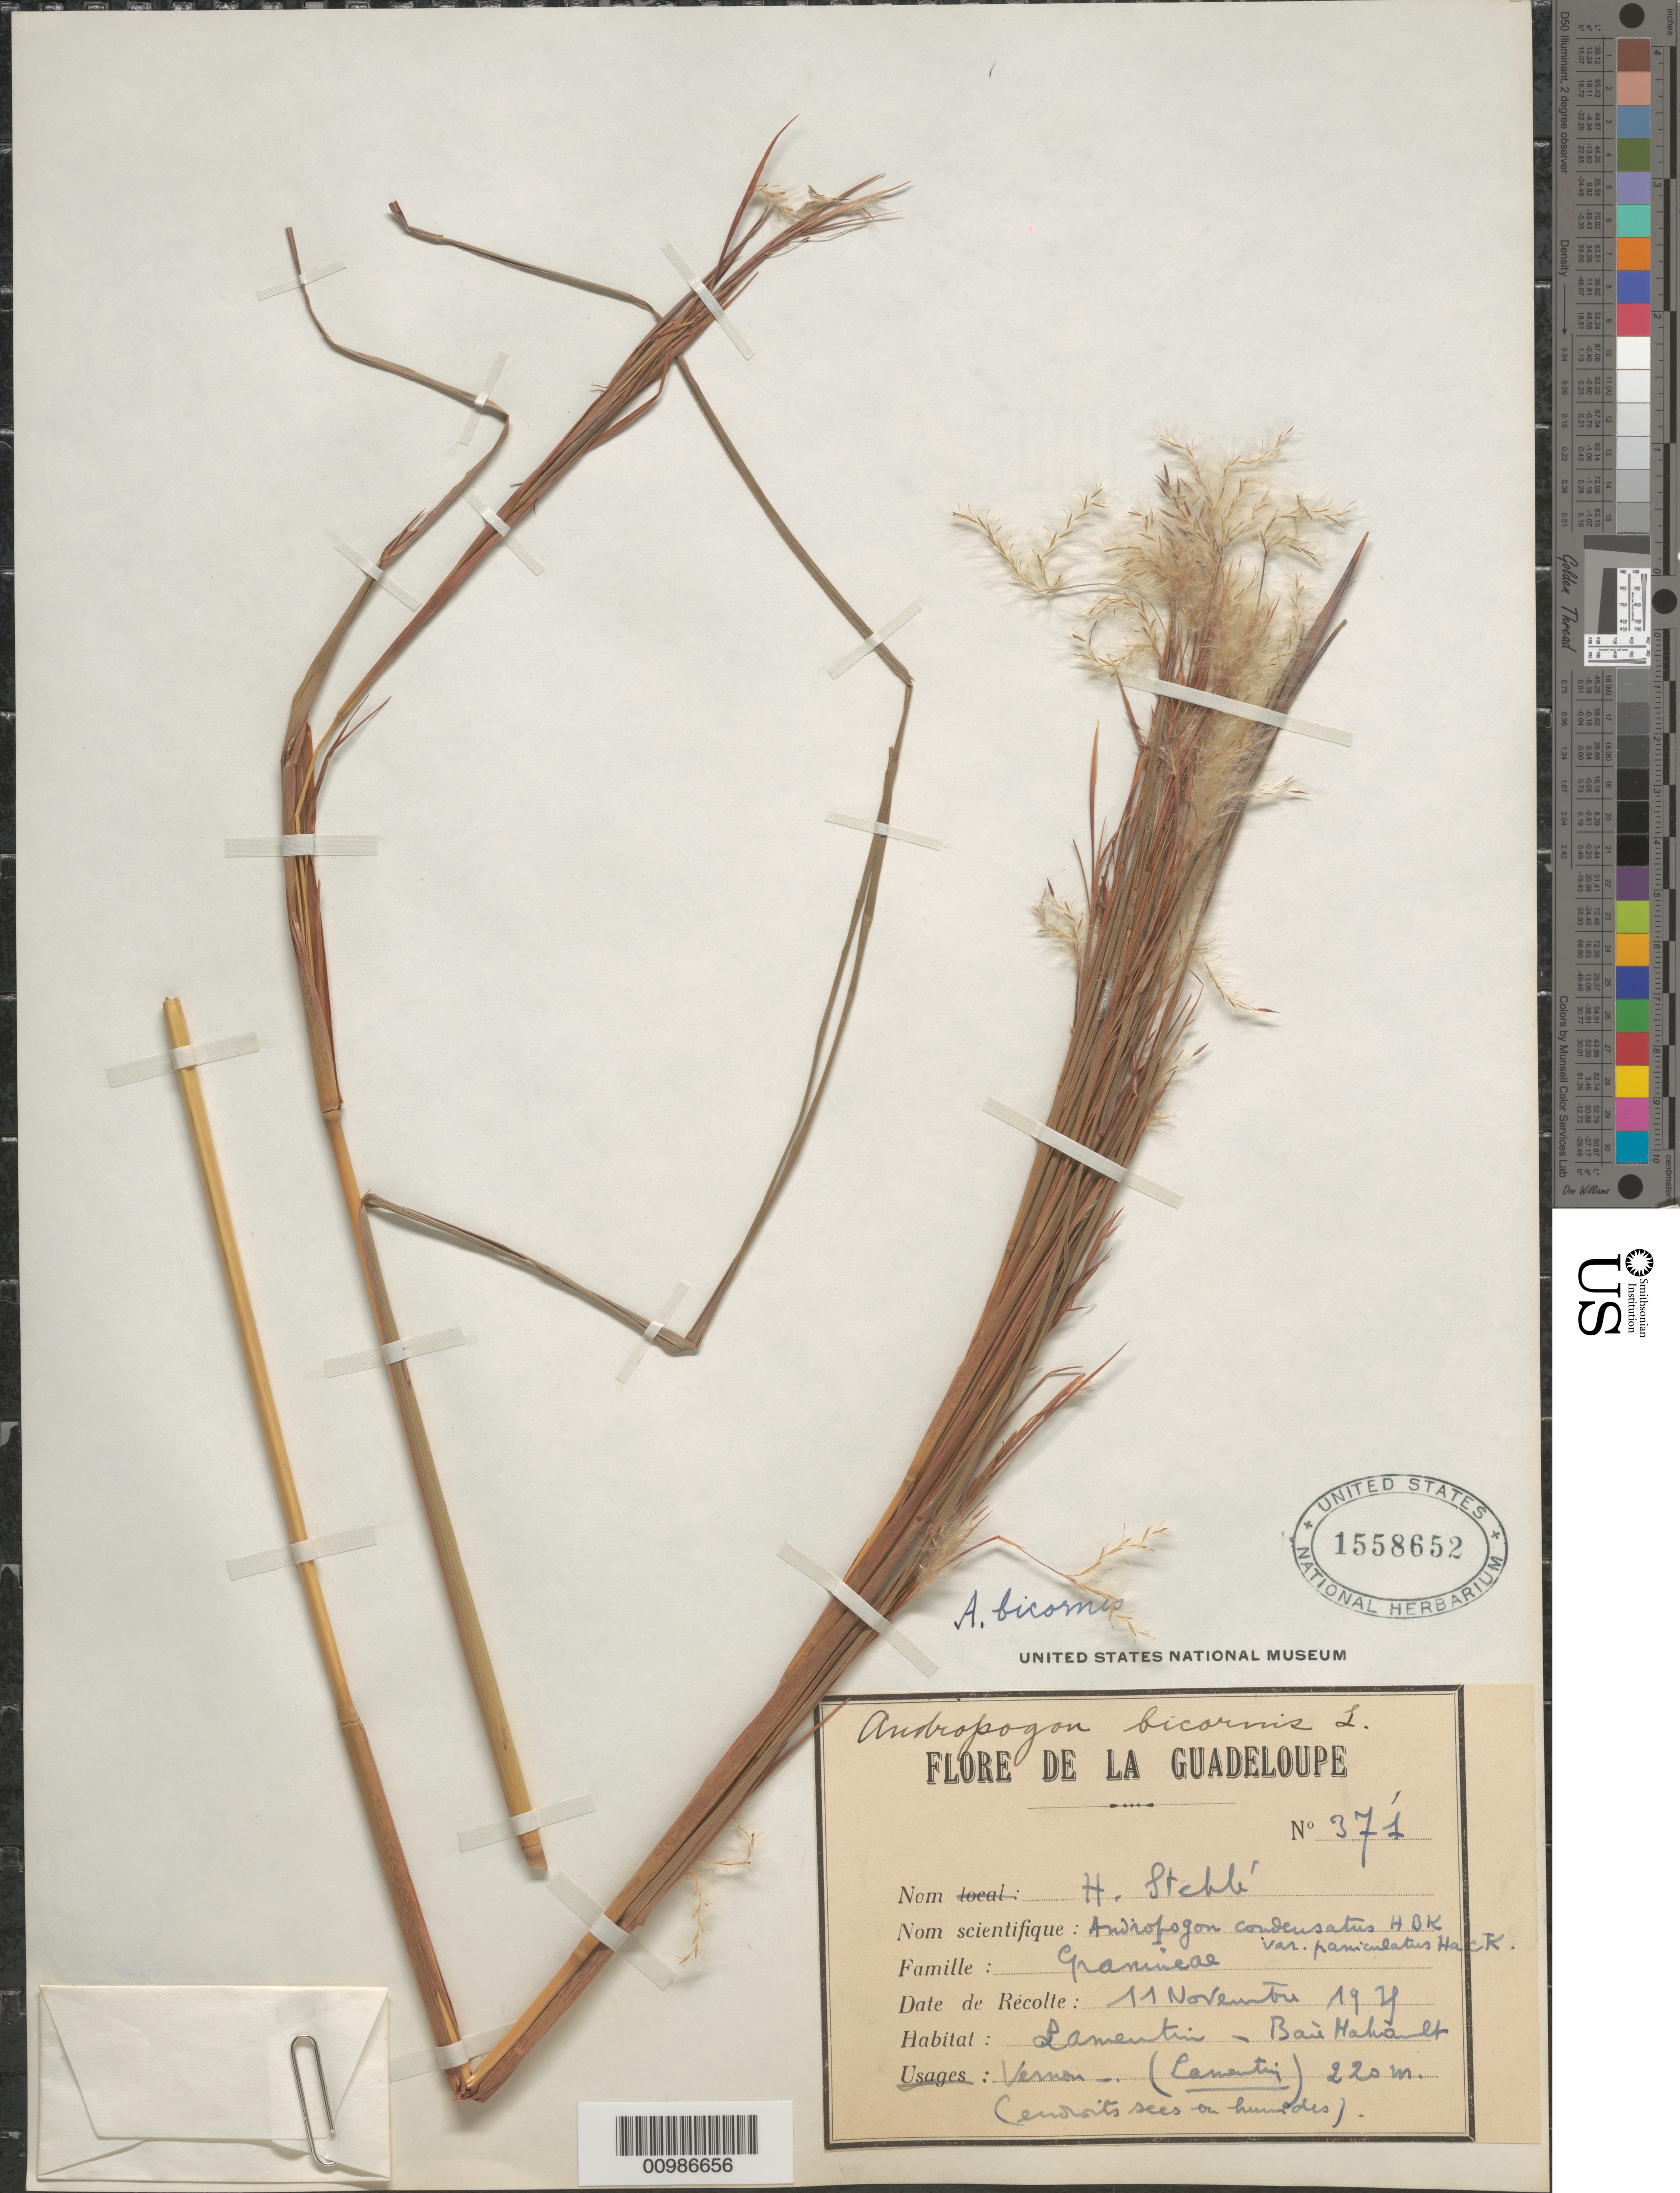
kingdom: Plantae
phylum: Tracheophyta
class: Liliopsida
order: Poales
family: Poaceae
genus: Andropogon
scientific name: Andropogon bicornis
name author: L.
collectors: H. Stehlé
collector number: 371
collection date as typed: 11 Nov 1918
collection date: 1918-11-11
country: Guadeloupe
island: Basse Terre [Guadeloupe]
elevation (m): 220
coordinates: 0 N, 0 E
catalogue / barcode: US 1558652